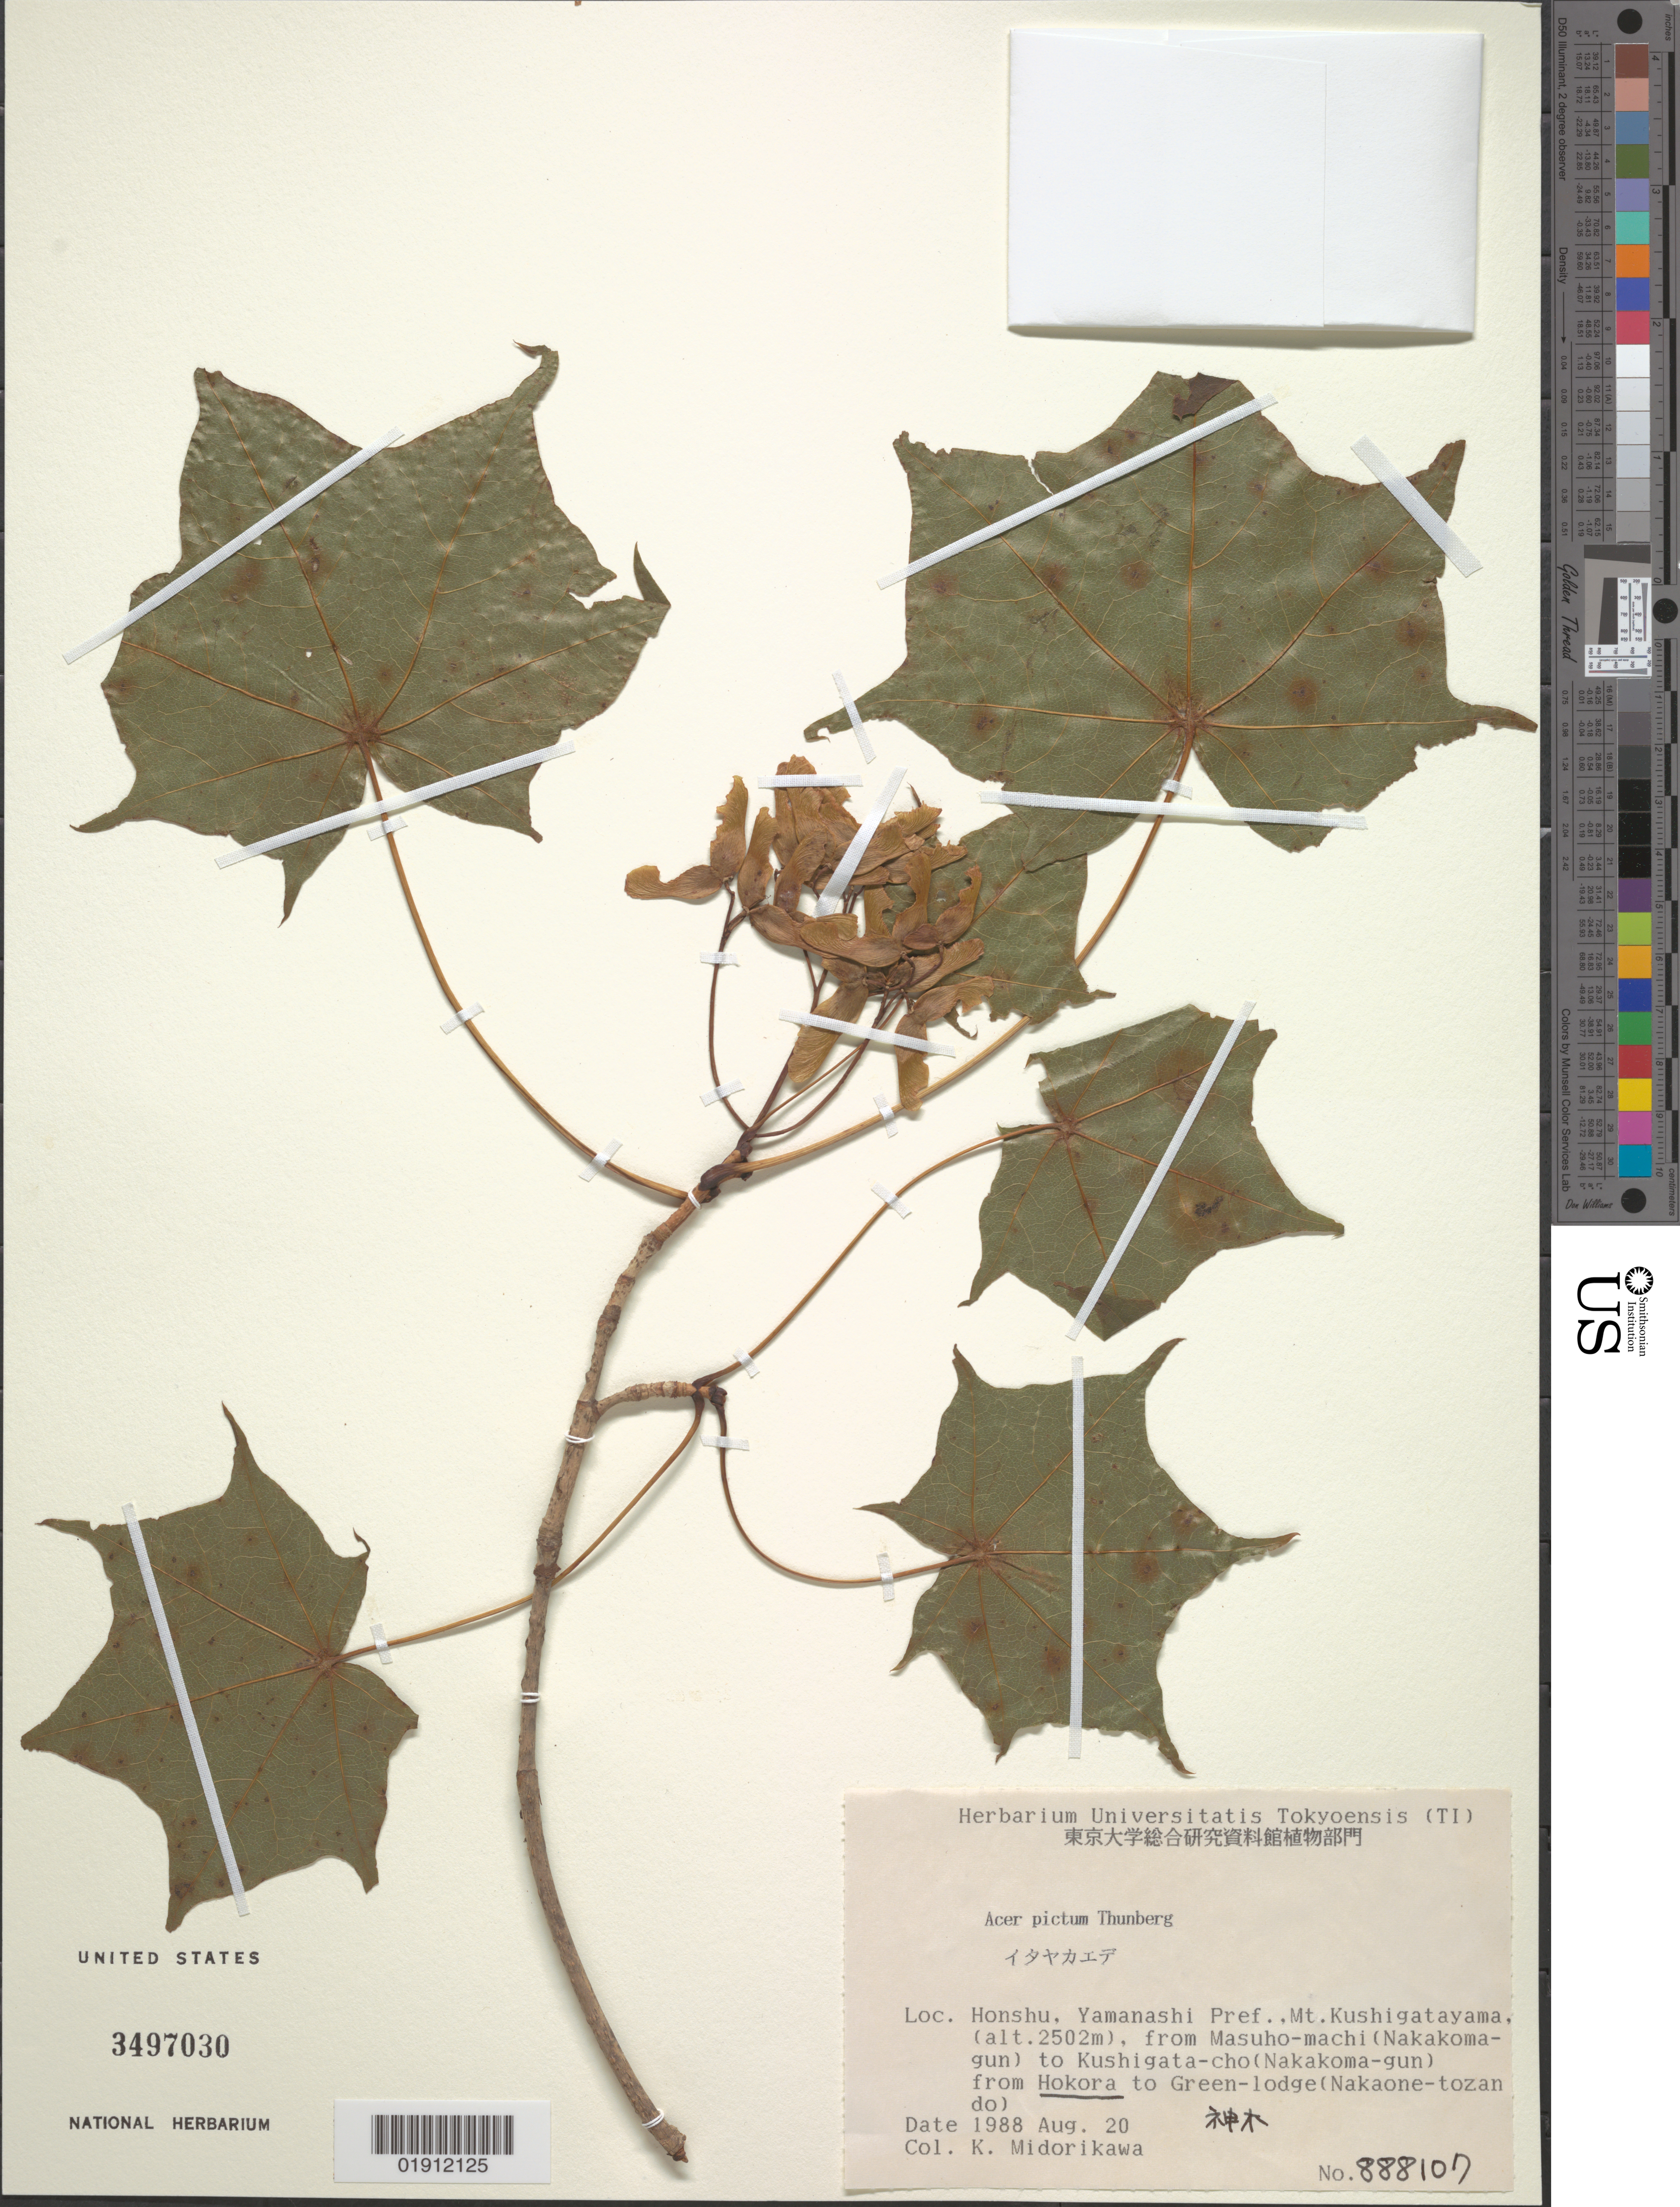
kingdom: Plantae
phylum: Tracheophyta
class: Magnoliopsida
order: Sapindales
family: Sapindaceae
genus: Acer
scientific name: Acer cappadocicum subsp. truncatum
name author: (Bunge) A.E. Murray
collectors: K. Midorikawa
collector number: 888107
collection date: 1988-08-20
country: Japan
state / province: Yamanasi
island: Honshu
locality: Mt. Kushigatayama, from Masuho-machi (Nakakoma-gun) to Kushigata-cho (Nakakoma-gun) from Hokora to Green-lodge (Nakaone-tozando)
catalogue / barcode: US 3497030